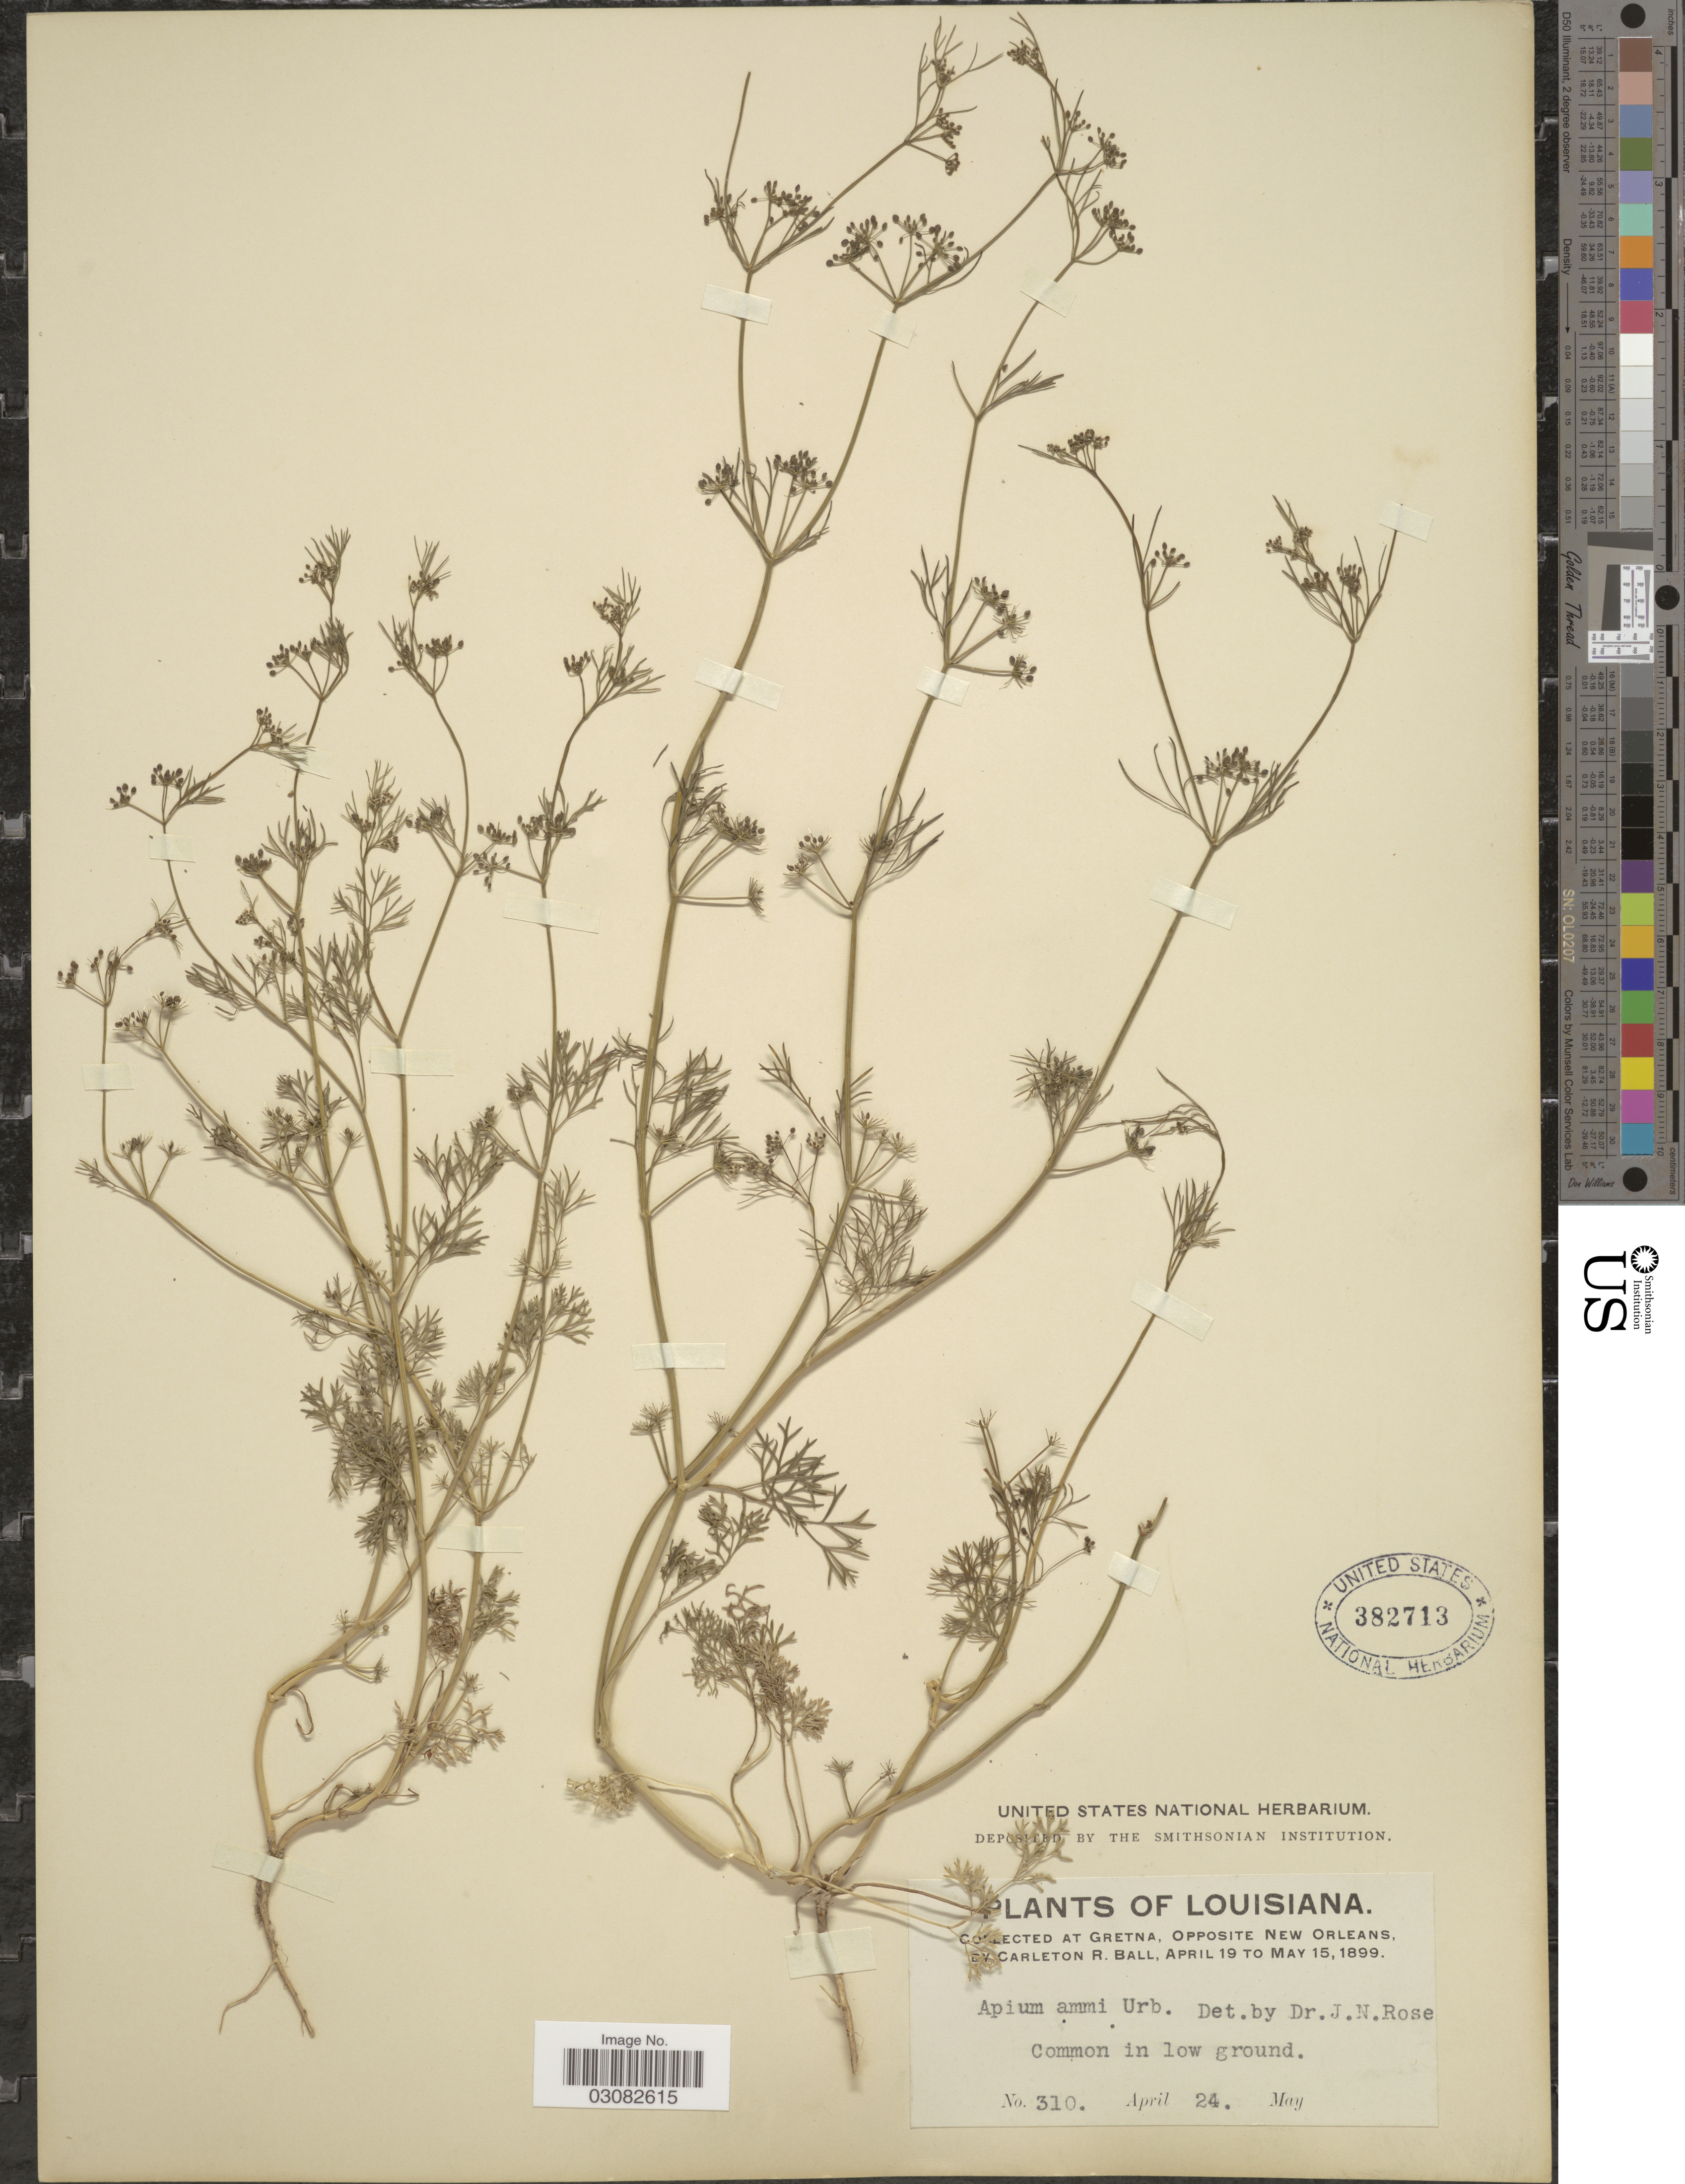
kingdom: Plantae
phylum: Tracheophyta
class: Magnoliopsida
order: Apiales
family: Apiaceae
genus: Apium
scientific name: Apium ammi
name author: (Jacq.) Urb.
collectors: C. R. Ball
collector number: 310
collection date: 1899-04-24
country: United States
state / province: Louisiana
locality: At Gretna, Opposite New Orleans.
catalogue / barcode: US 382713